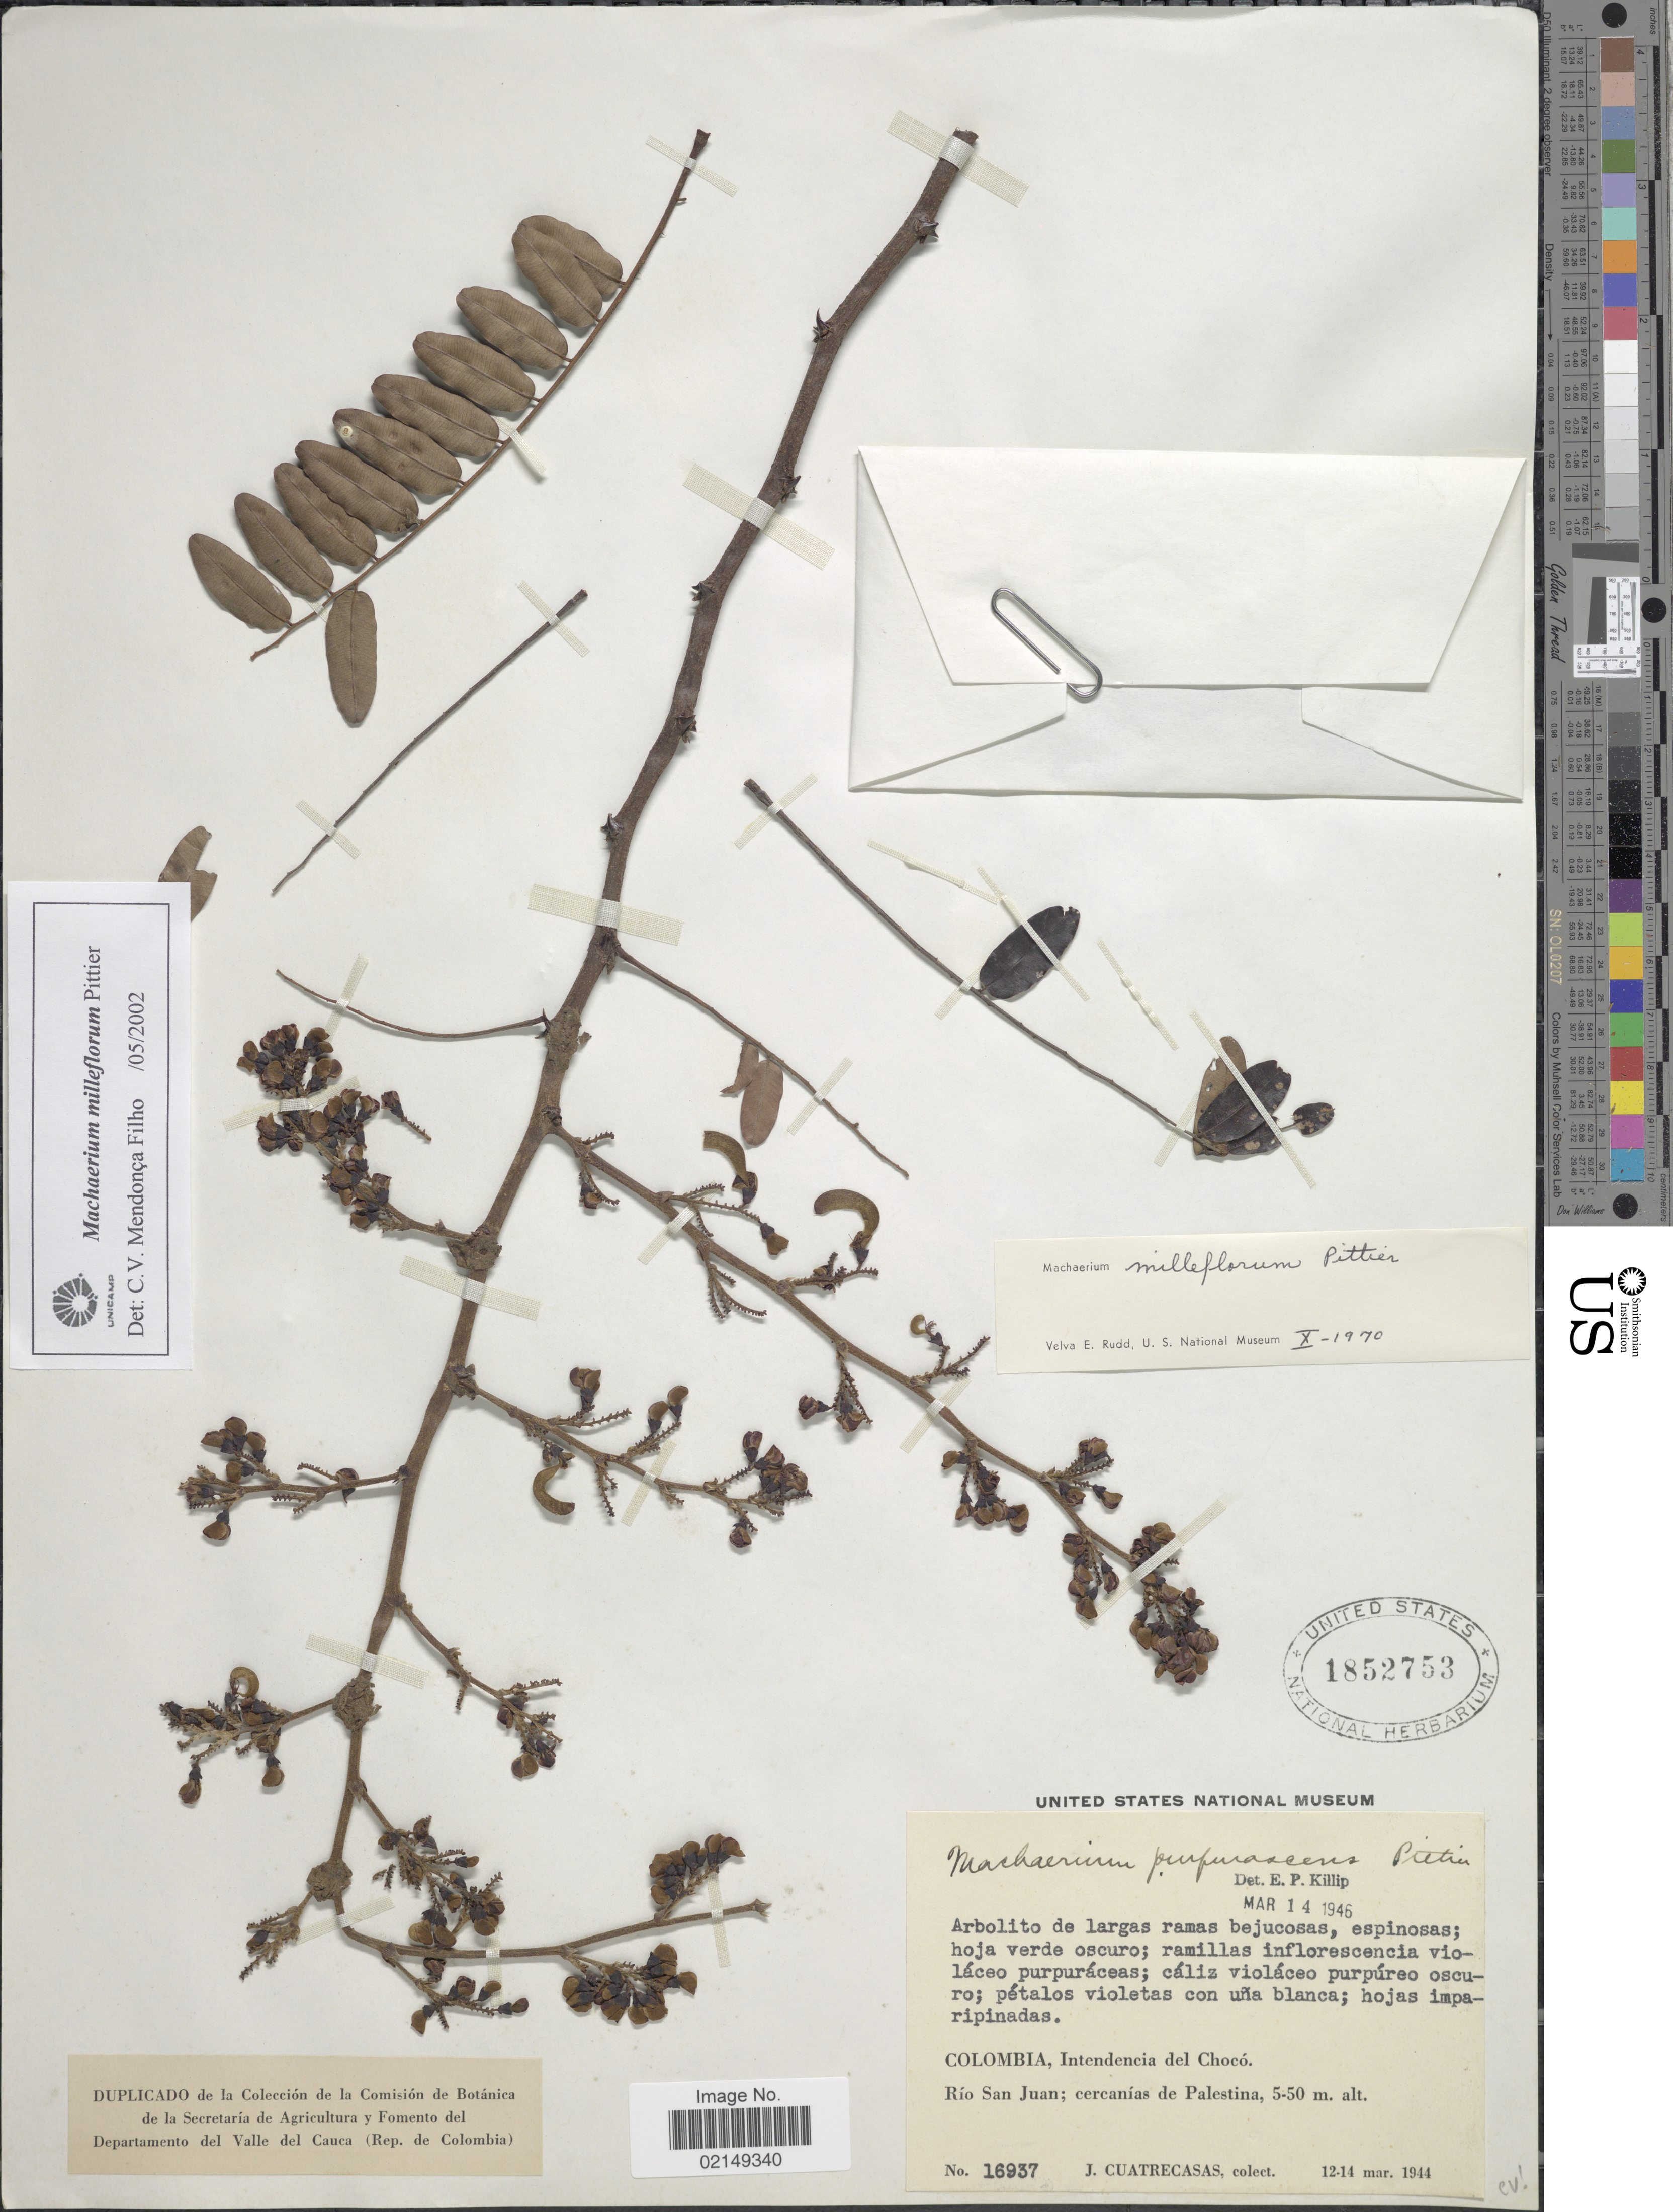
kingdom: Plantae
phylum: Tracheophyta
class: Magnoliopsida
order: Fabales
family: Fabaceae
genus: Machaerium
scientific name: Machaerium milleflorum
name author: Pittier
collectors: J. Cuatrecasas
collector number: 16937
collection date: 1944-03-12/1944-03-14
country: Colombia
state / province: Chocó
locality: Rio San Juan; cercanias de Palestina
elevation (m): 5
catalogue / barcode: US 1852753